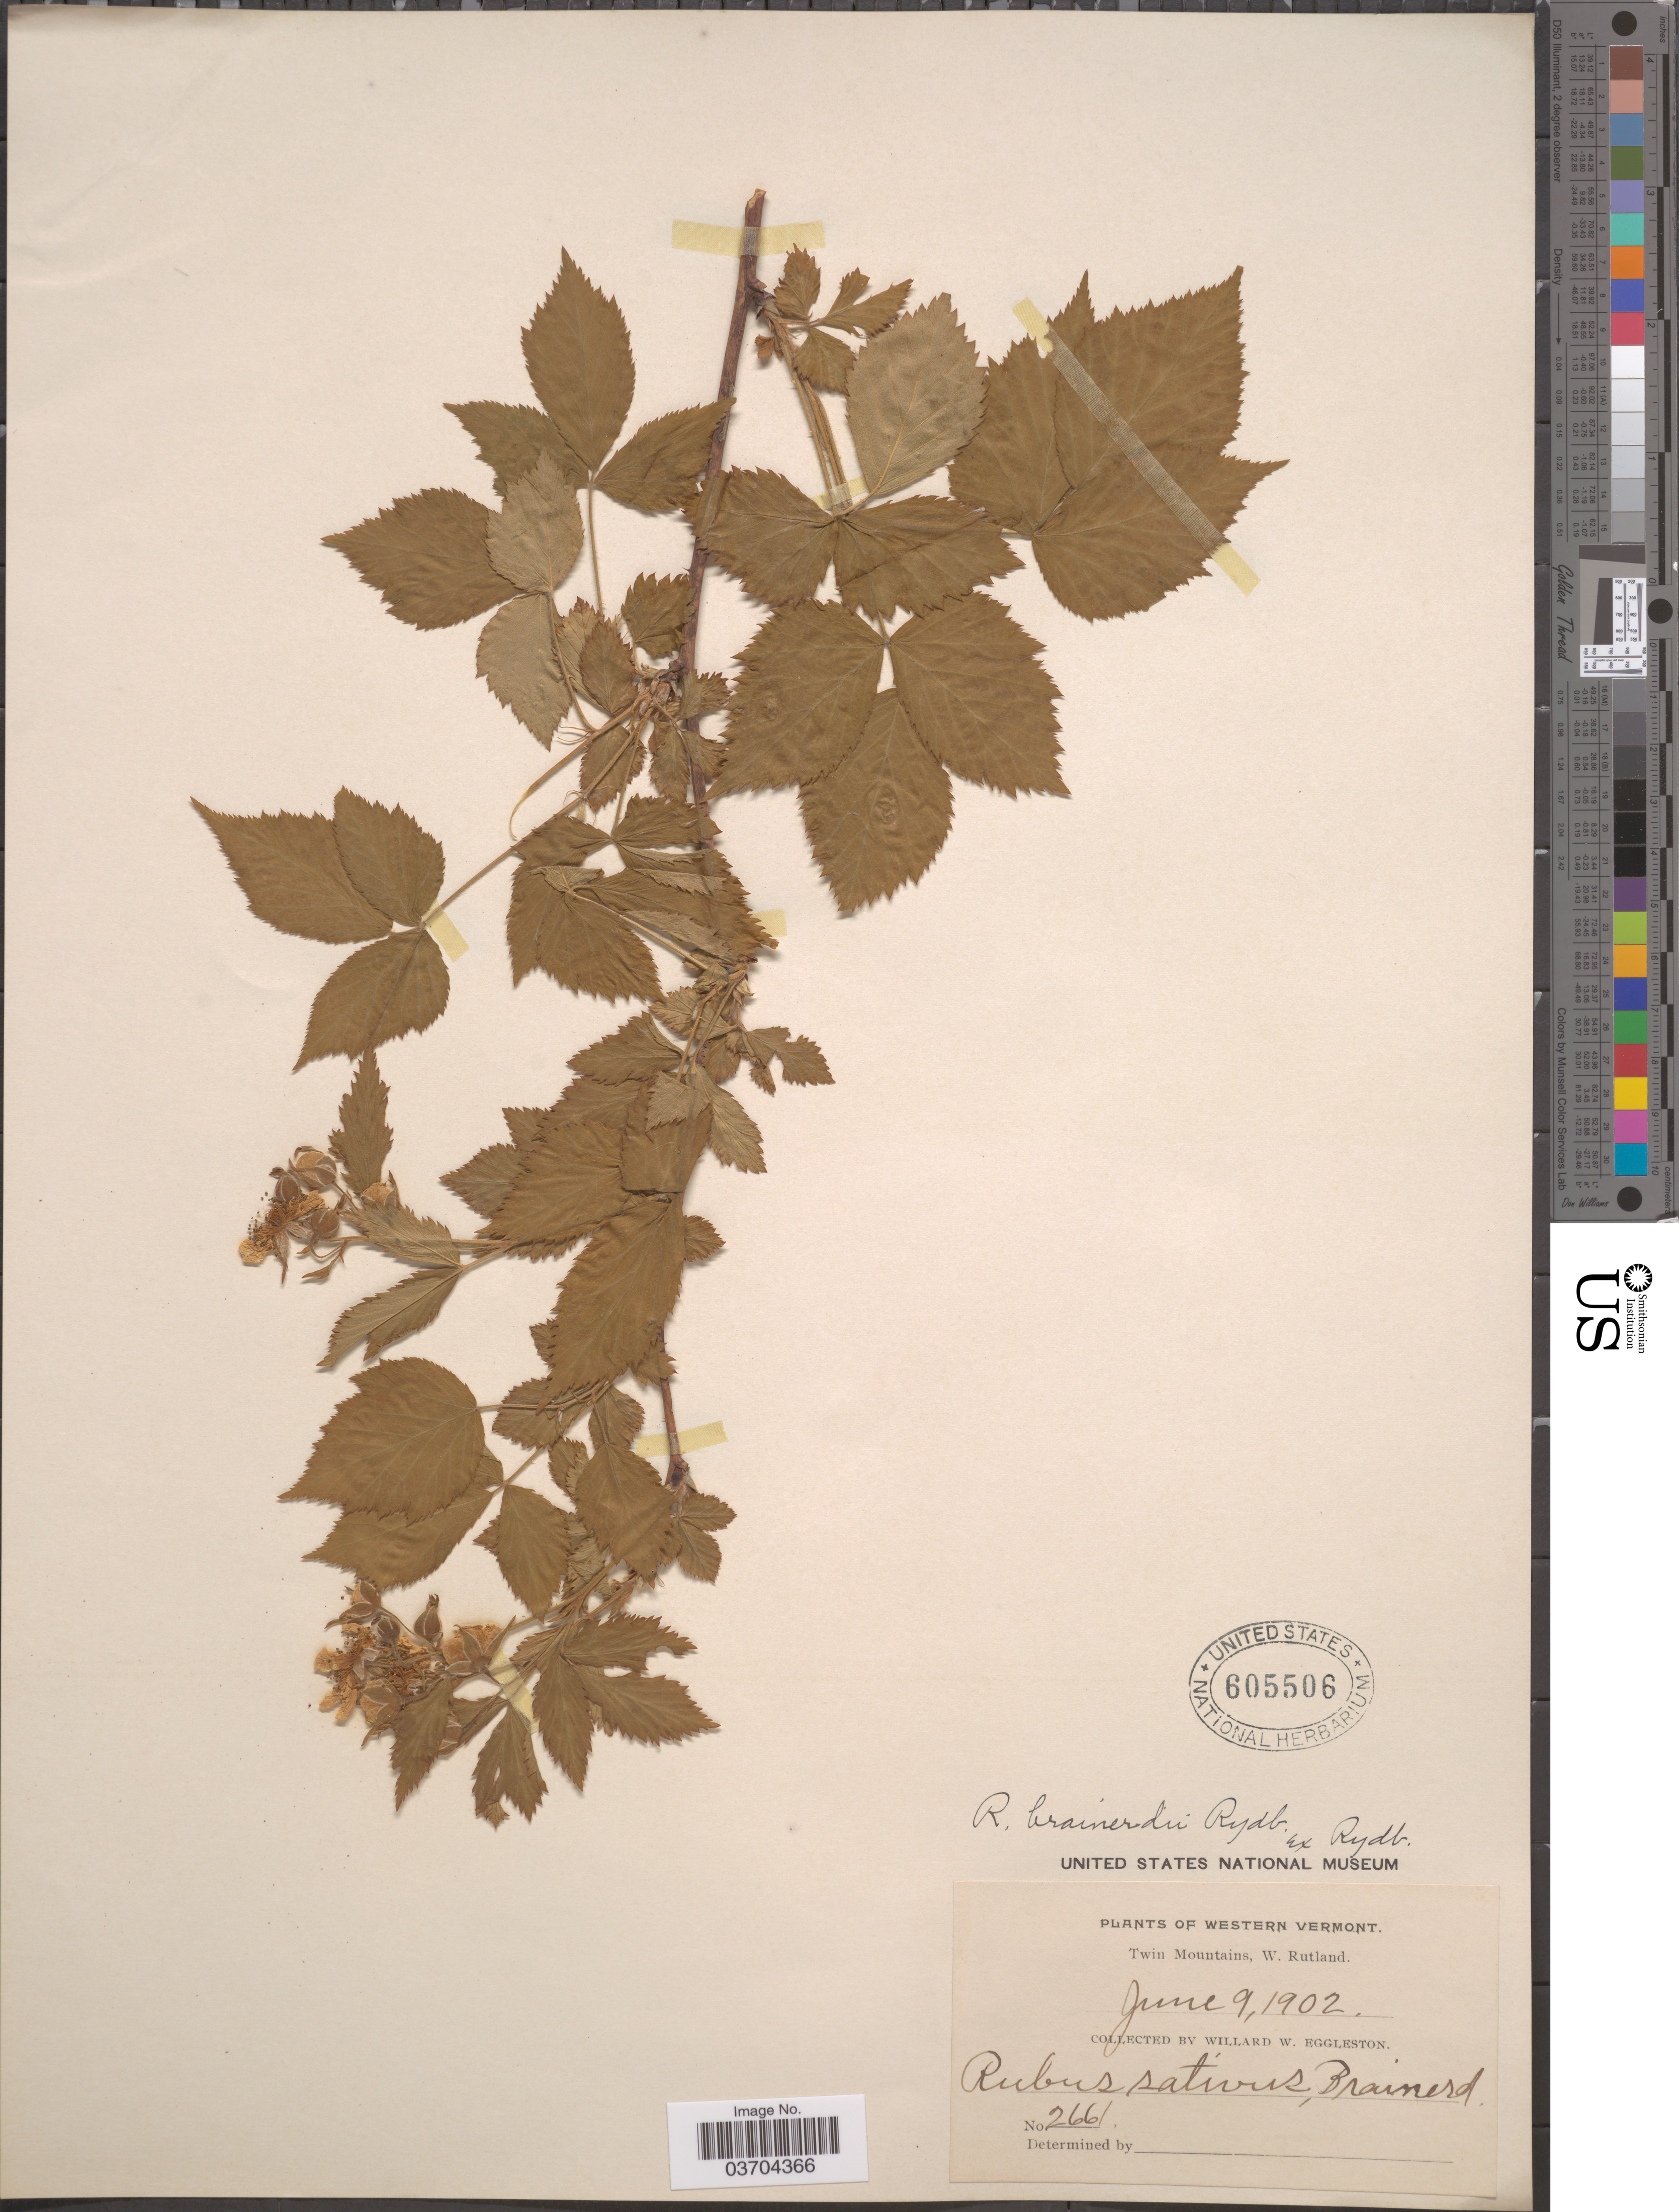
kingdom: Plantae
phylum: Tracheophyta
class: Magnoliopsida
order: Rosales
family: Rosaceae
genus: Rubus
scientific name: Rubus brainerdii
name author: Fernald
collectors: W. W. Eggleston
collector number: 2661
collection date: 1902-06-09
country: United States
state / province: Vermont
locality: Western Vermont. Twin Mountains, W. Rutland.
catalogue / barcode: US 605506